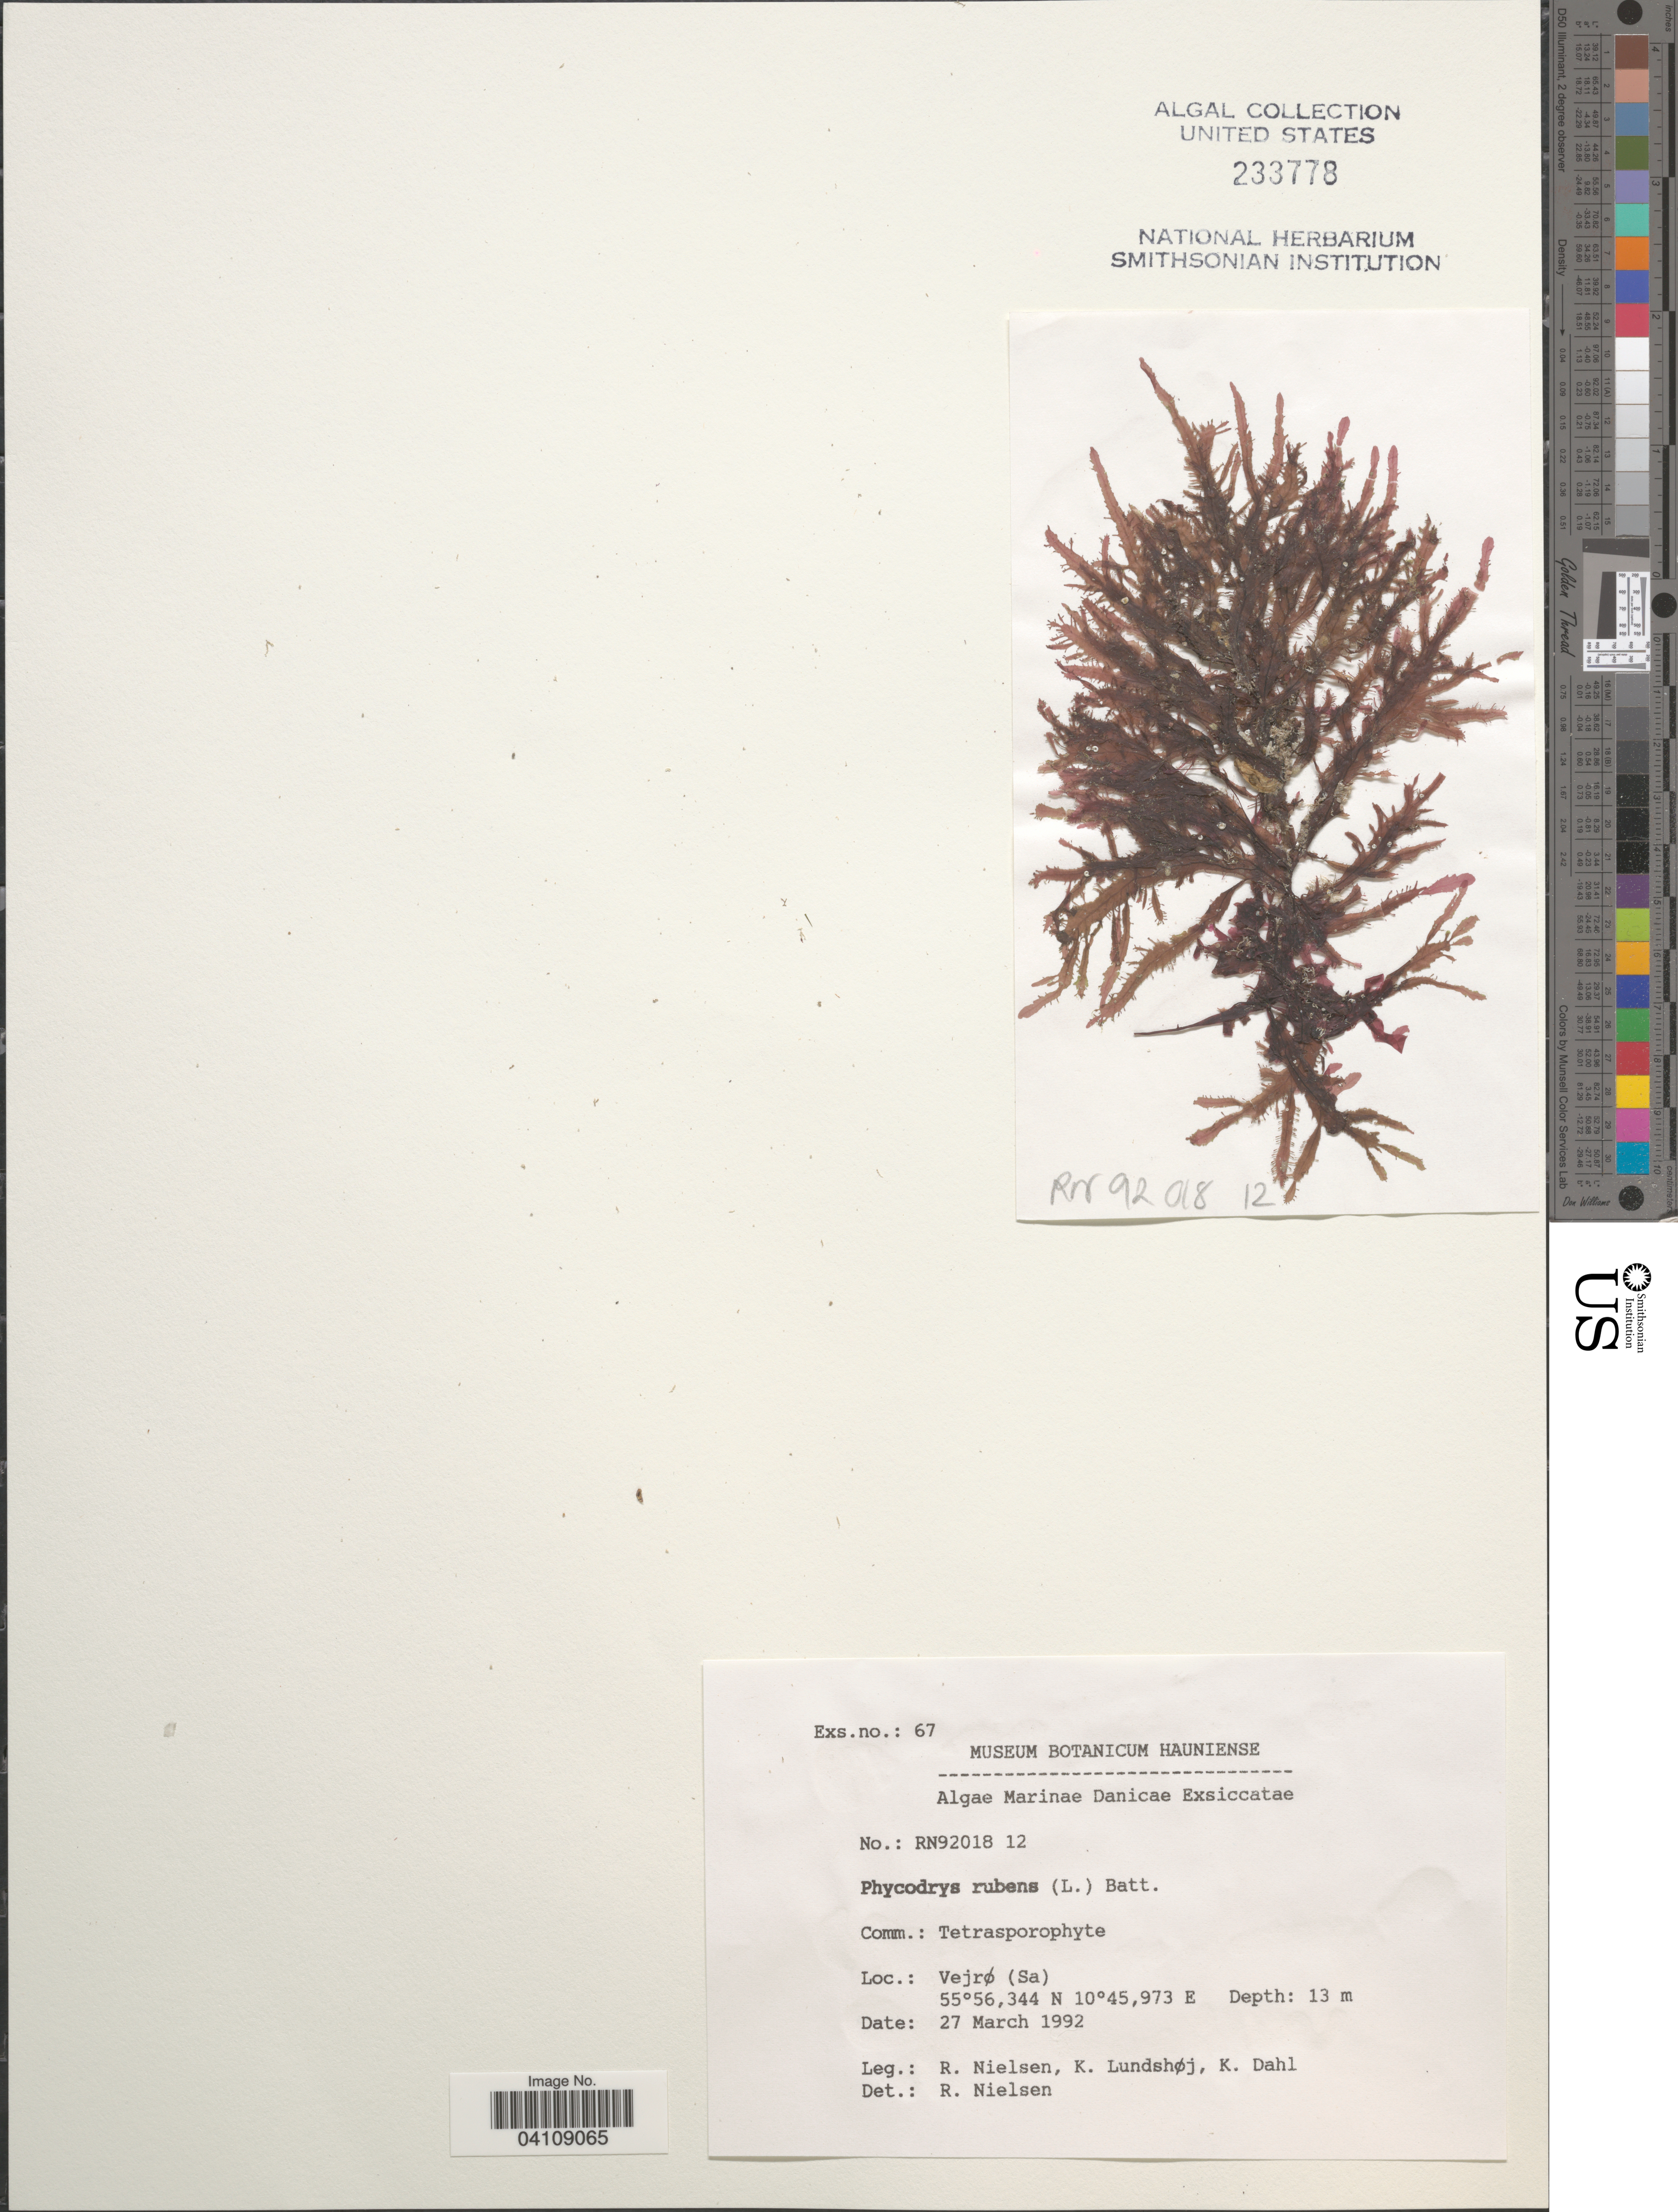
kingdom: Plantae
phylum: Rhodophyta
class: Florideophyceae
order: Ceramiales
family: Delesseriaceae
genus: Phycodrys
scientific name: Phycodrys rubens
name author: (L.) Batters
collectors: R. Nielsen, K. Lundshøj & K. Dahl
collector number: RN92018 12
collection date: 1992-03-27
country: Denmark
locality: Danicae. Vejrø (Sa).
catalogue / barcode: US 233778